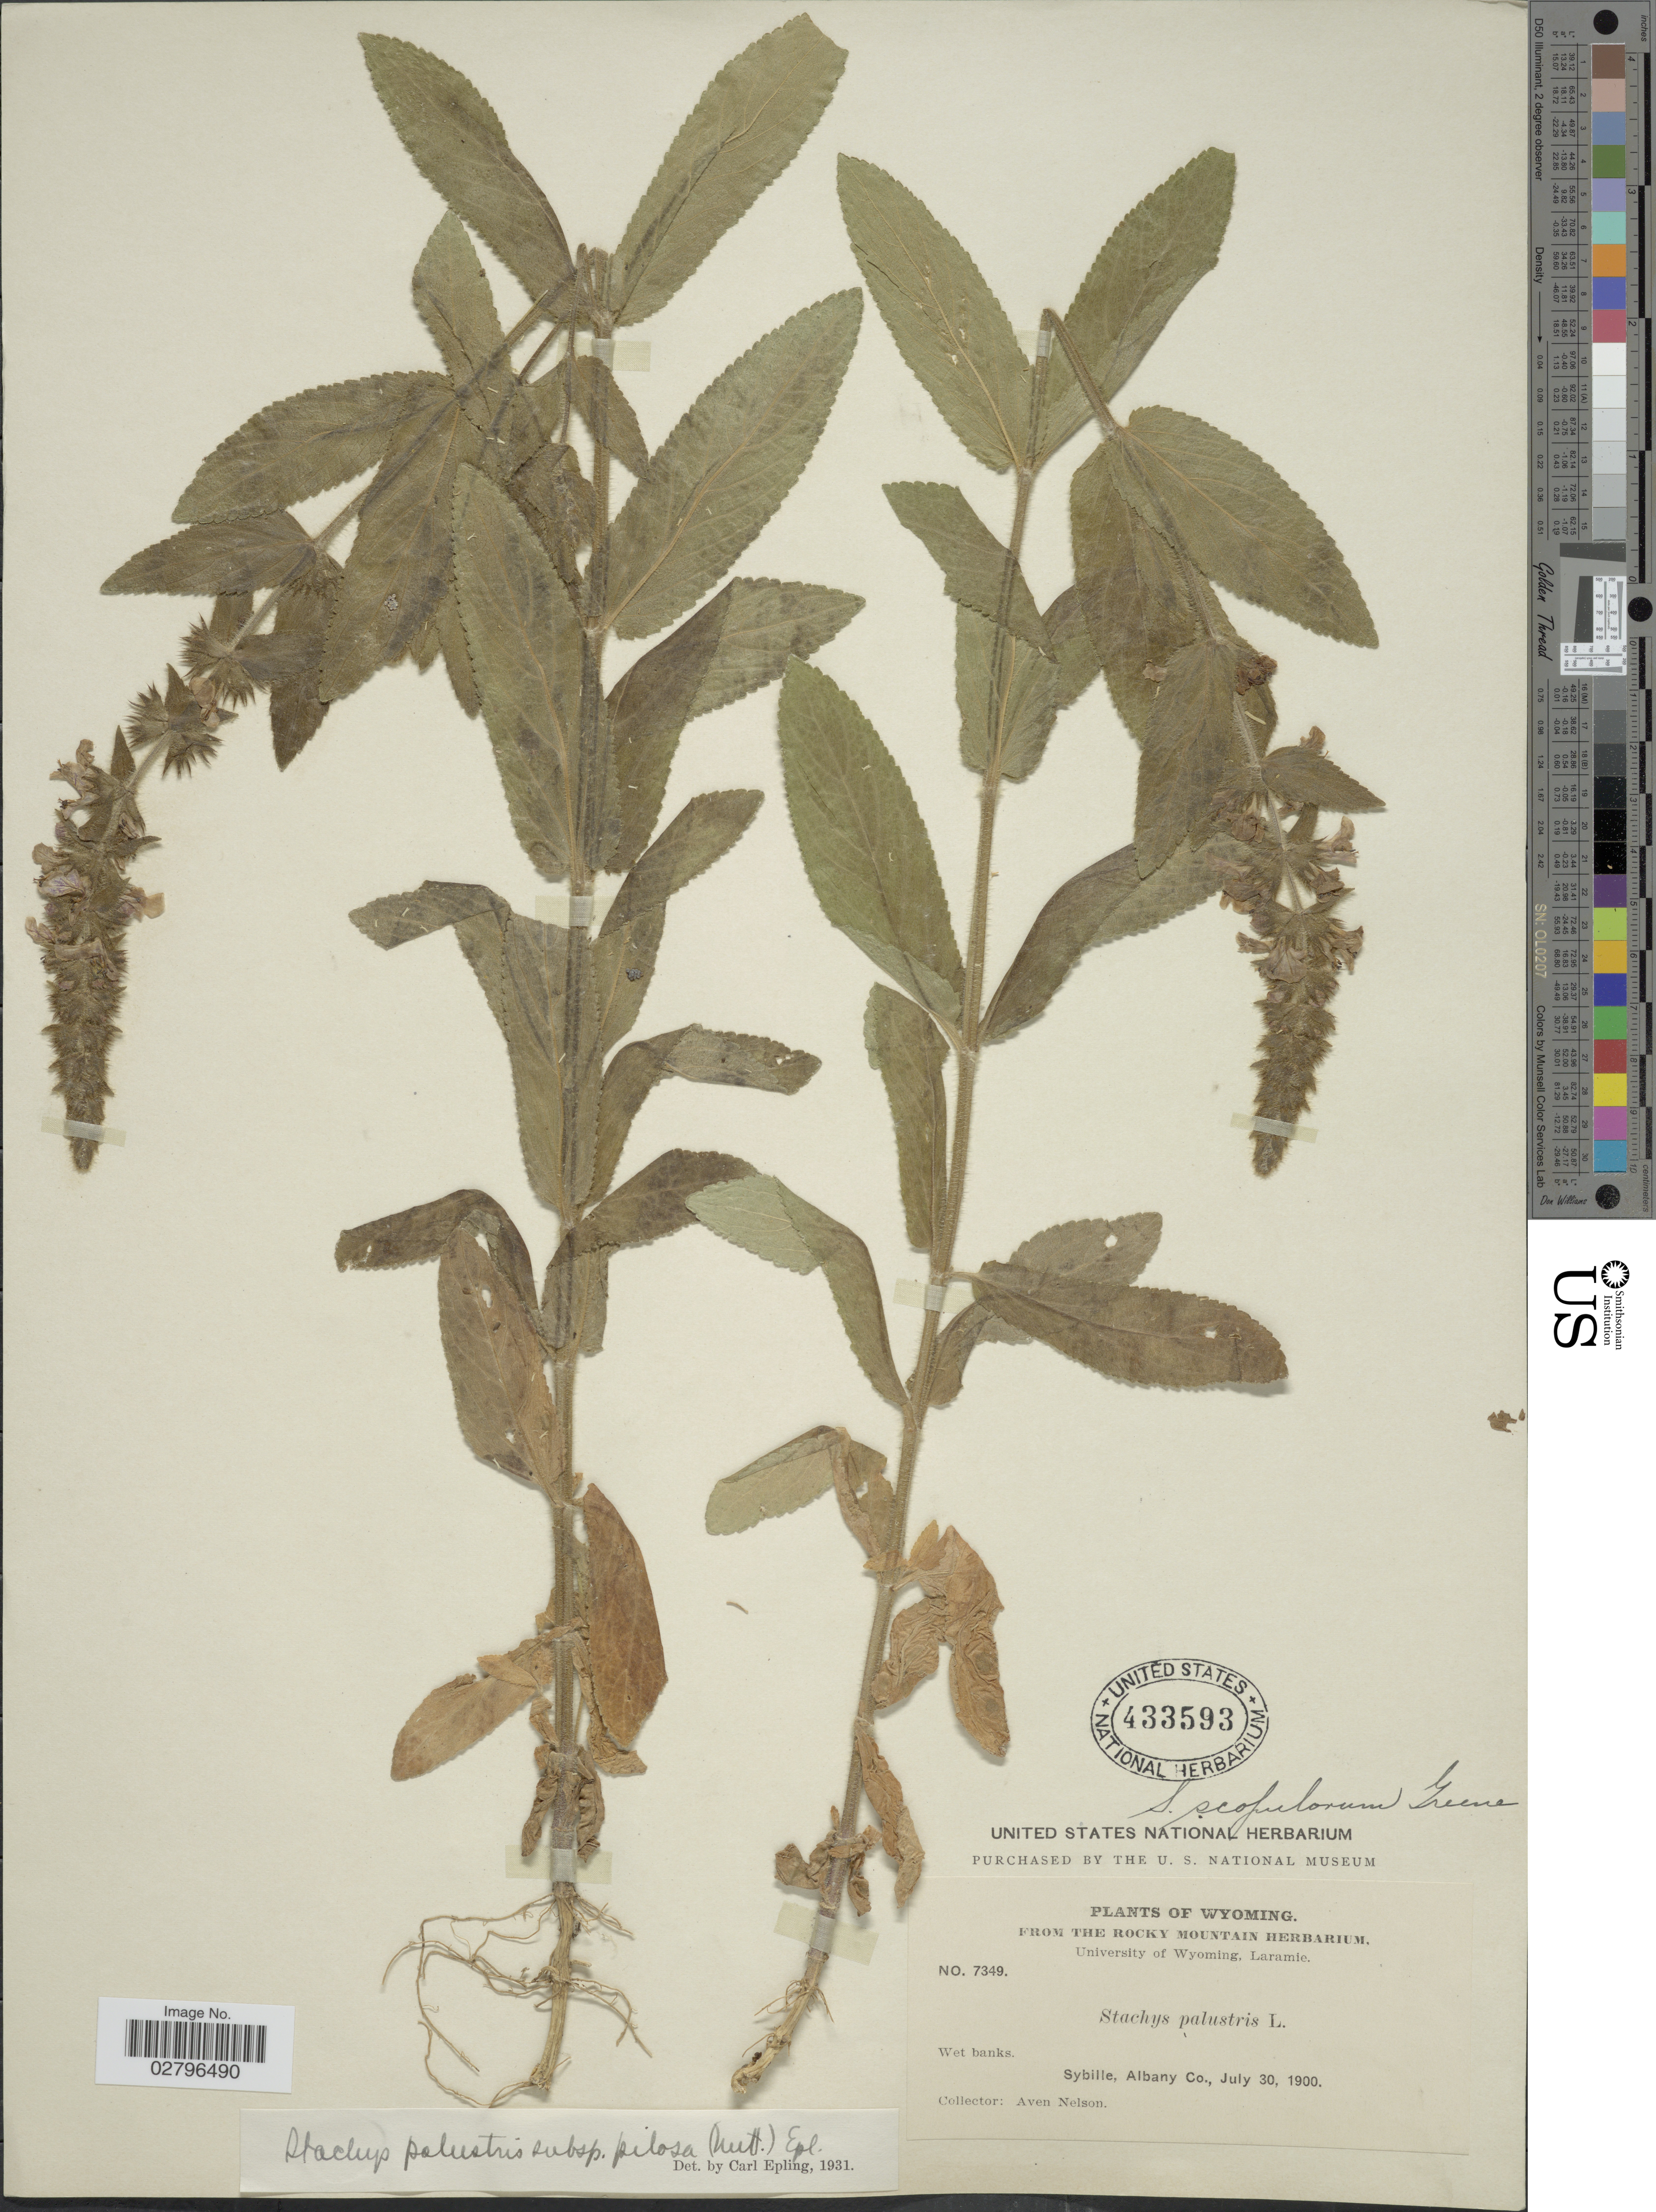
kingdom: Plantae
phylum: Tracheophyta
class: Magnoliopsida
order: Lamiales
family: Lamiaceae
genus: Stachys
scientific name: Stachys palustris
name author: L.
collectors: A. Nelson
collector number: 7349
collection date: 1900-07-30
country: United States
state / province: Wyoming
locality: Sybille, Albany Co.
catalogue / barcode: US 433593